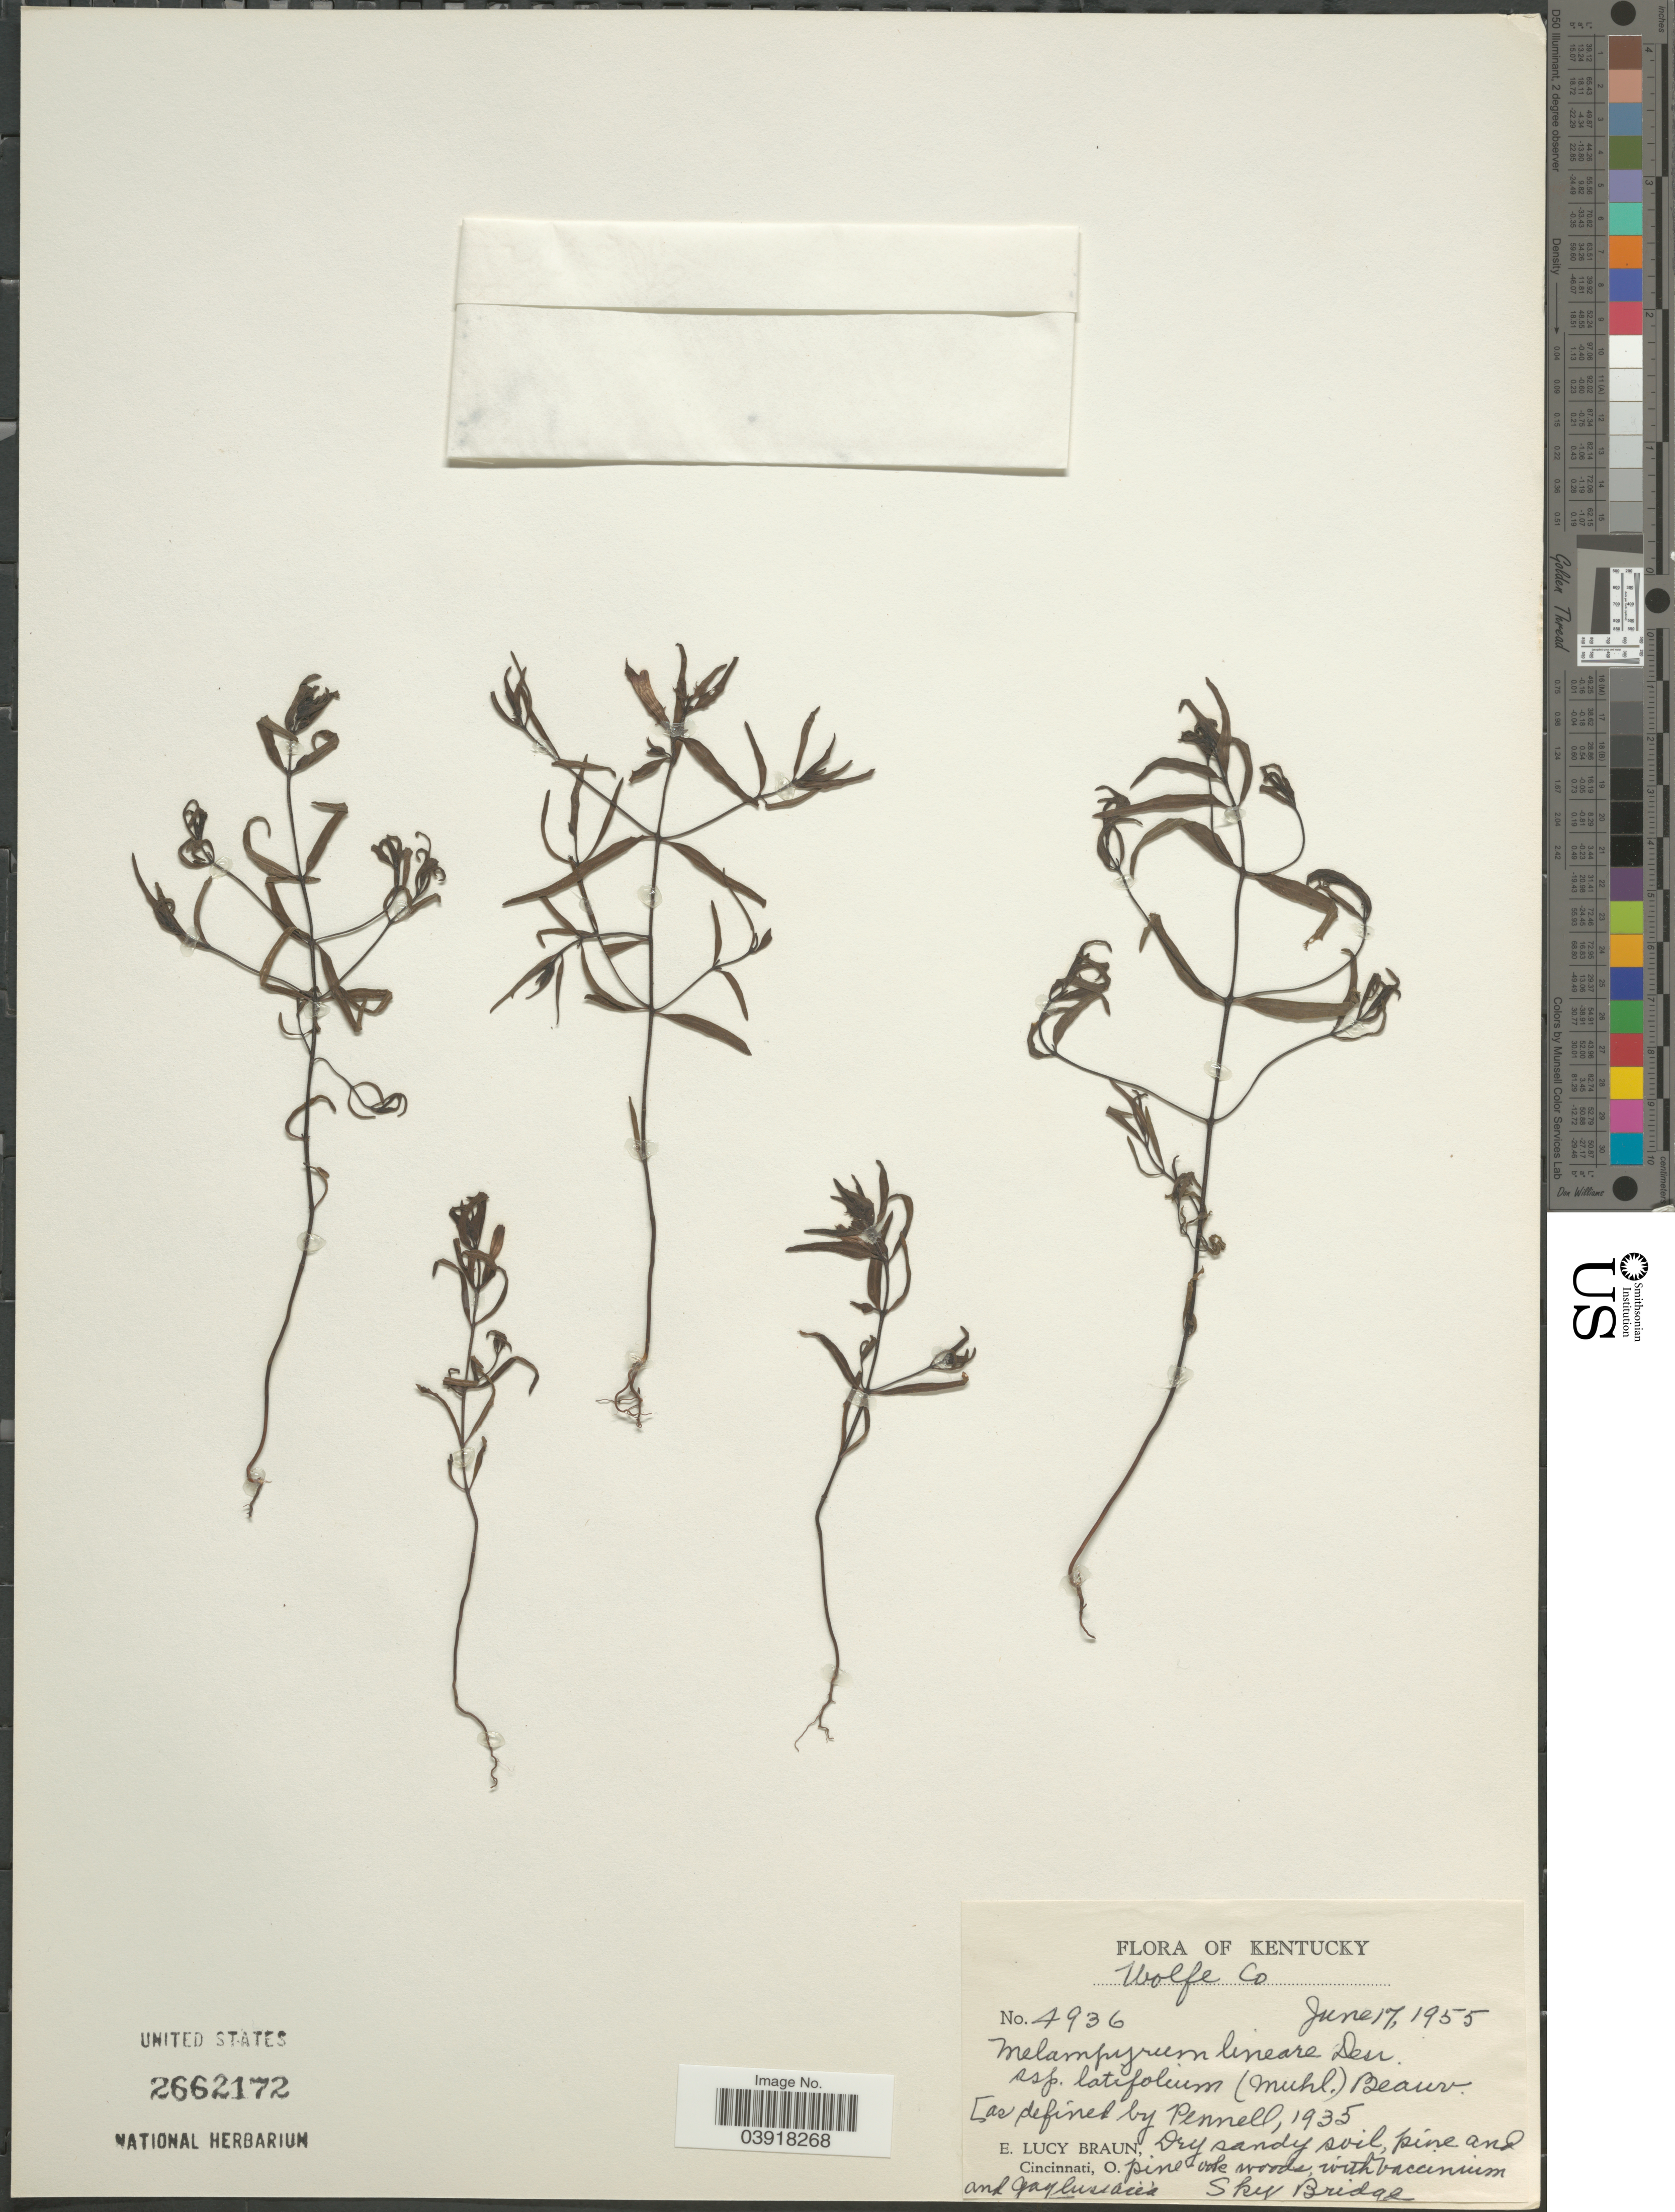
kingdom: Plantae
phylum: Tracheophyta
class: Magnoliopsida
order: Lamiales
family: Orobanchaceae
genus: Melampyrum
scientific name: Melampyrum lineare var. latifolium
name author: (Muhl.) P. Beauv.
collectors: E. L. Braun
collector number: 4936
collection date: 1955-06-17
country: United States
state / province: Kentucky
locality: Wolfe Co. Sky Bridges.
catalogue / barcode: US 2662172